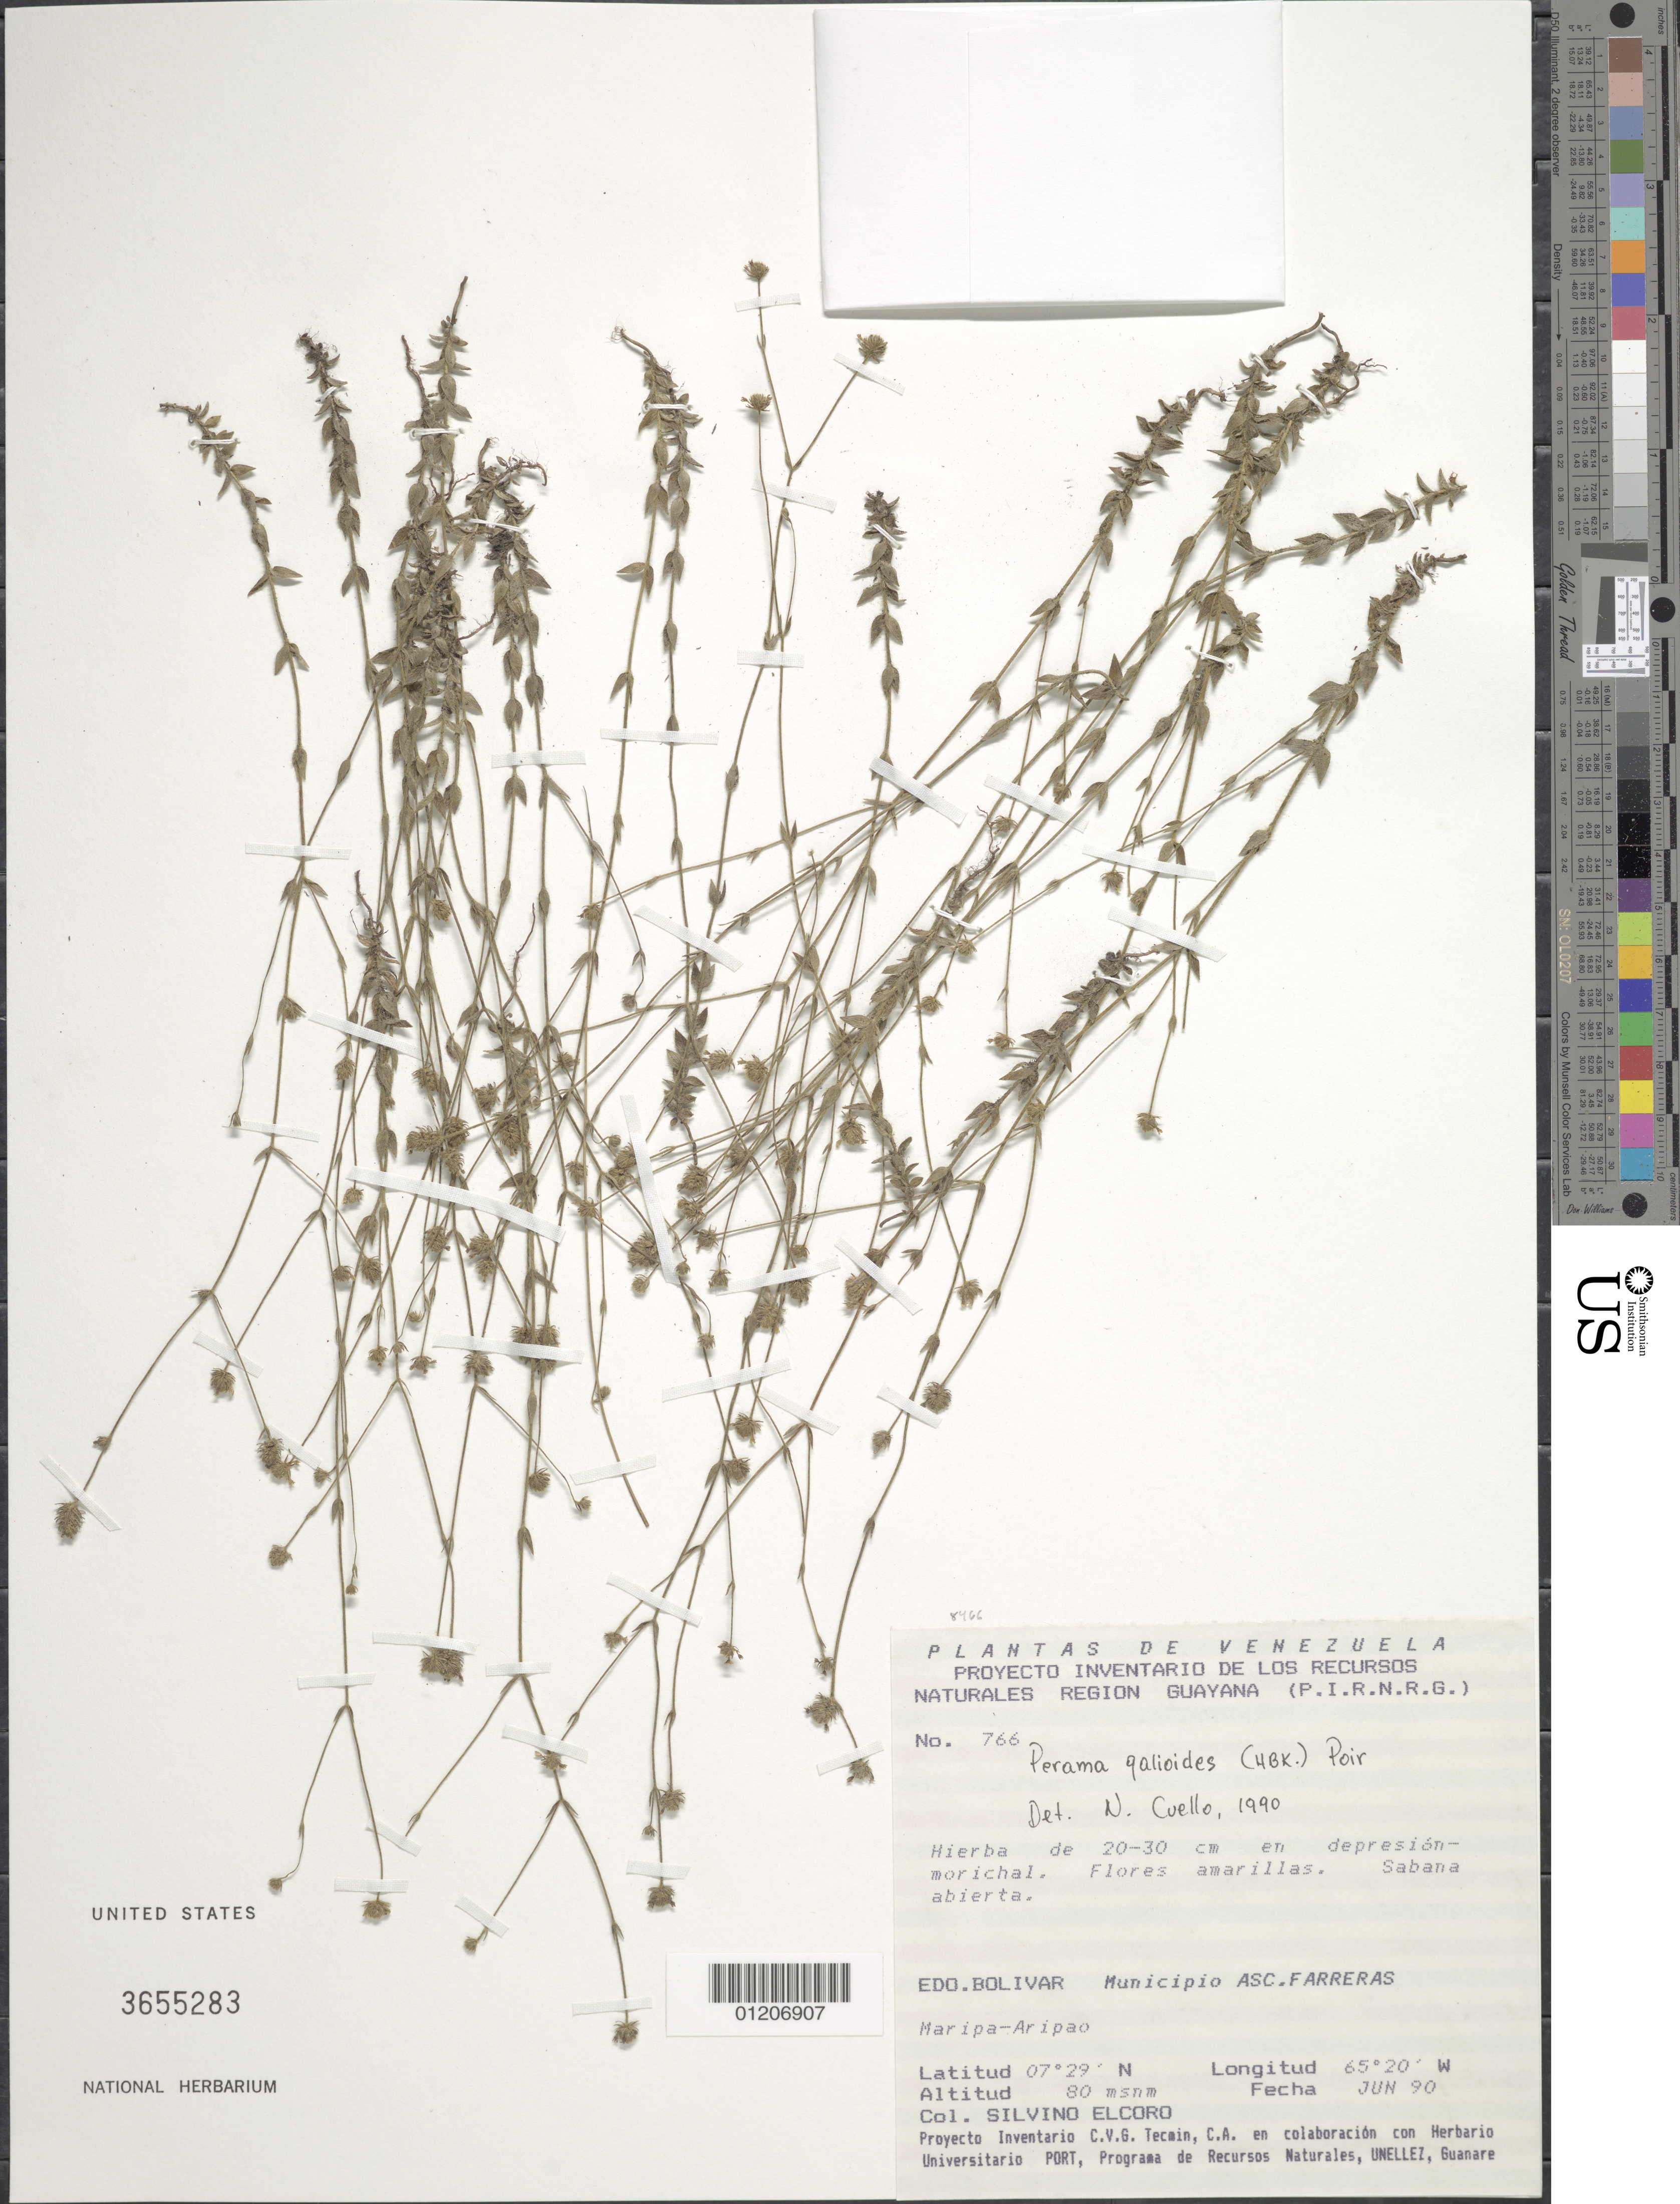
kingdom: Plantae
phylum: Tracheophyta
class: Magnoliopsida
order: Gentianales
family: Rubiaceae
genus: Perama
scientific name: Perama galioides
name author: (Kunth) Poir.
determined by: Cuello, Nidia L.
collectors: S. Elcoro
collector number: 766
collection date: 1990-06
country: Venezuela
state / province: Bolívar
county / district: Sucre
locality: Maripa-Aripao, Ascención Farreras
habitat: en depresion-morichal. Sabana abierta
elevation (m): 80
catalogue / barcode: US 3655283